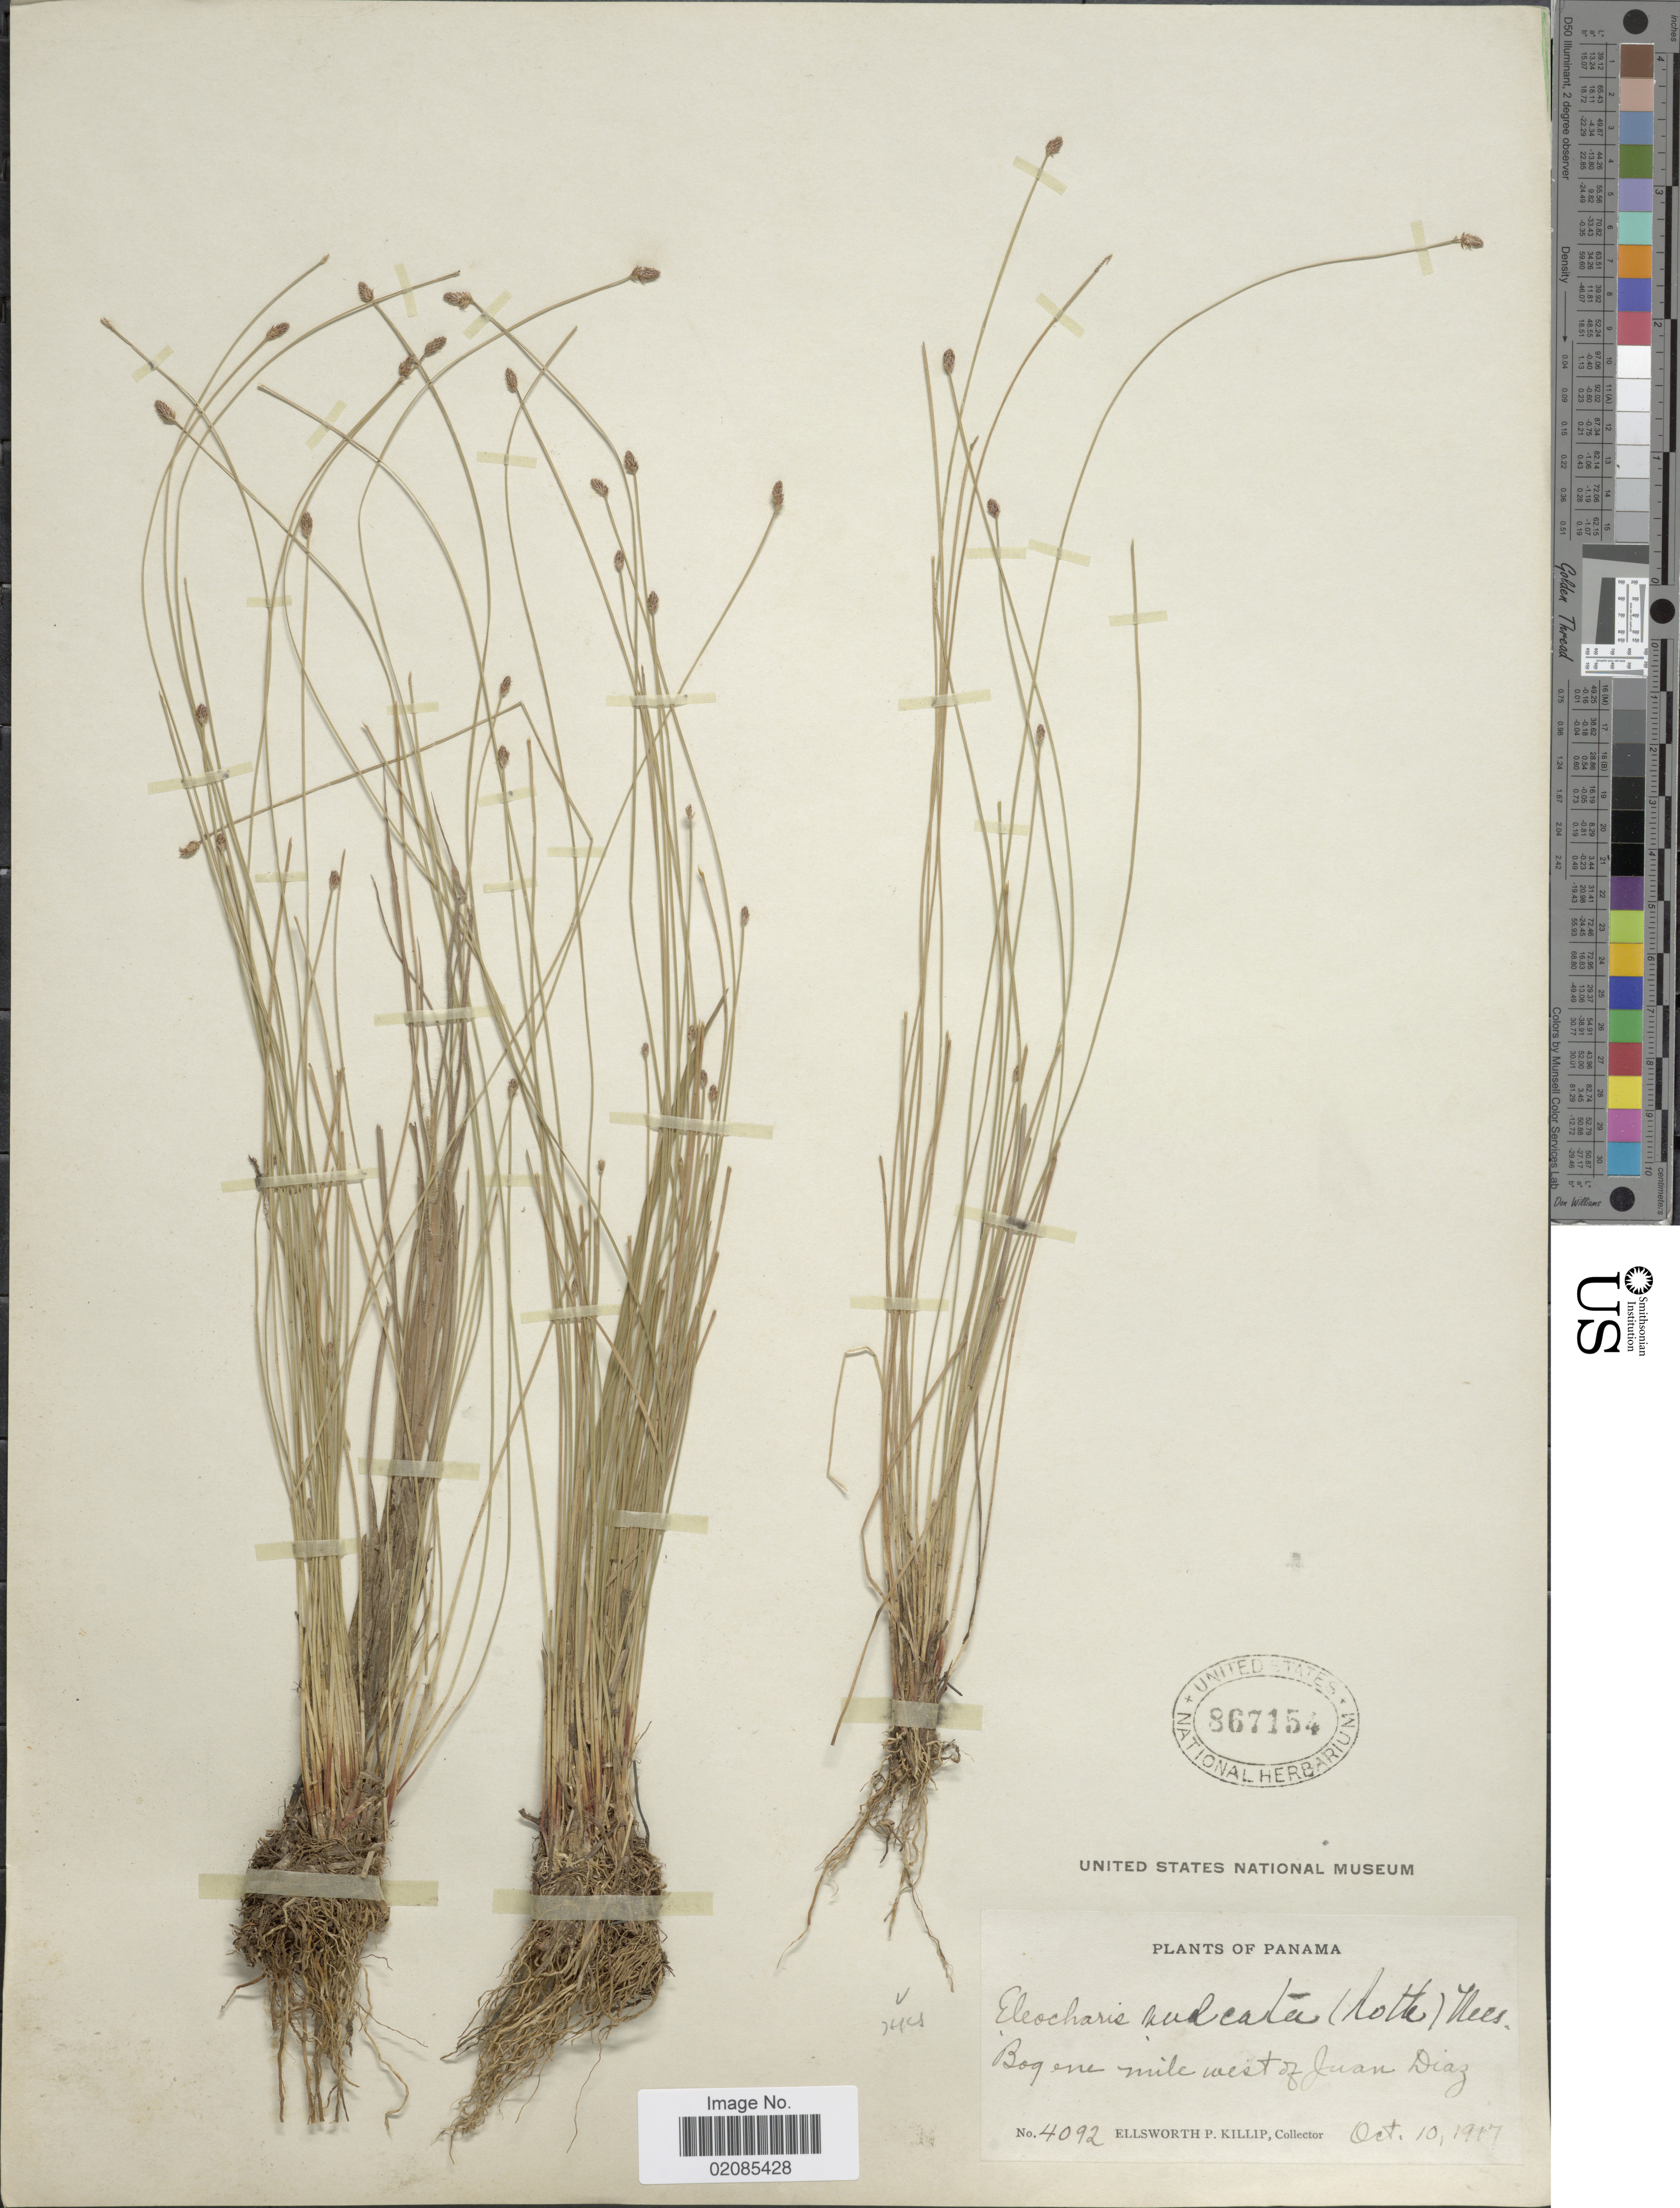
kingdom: Plantae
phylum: Tracheophyta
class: Liliopsida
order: Poales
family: Cyperaceae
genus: Eleocharis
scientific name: Eleocharis filiculmis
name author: Kunth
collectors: E. P. Killip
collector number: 4092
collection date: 1917-10-10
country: Panama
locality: Bog one mile west of Juan Diaz.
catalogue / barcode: US 867154